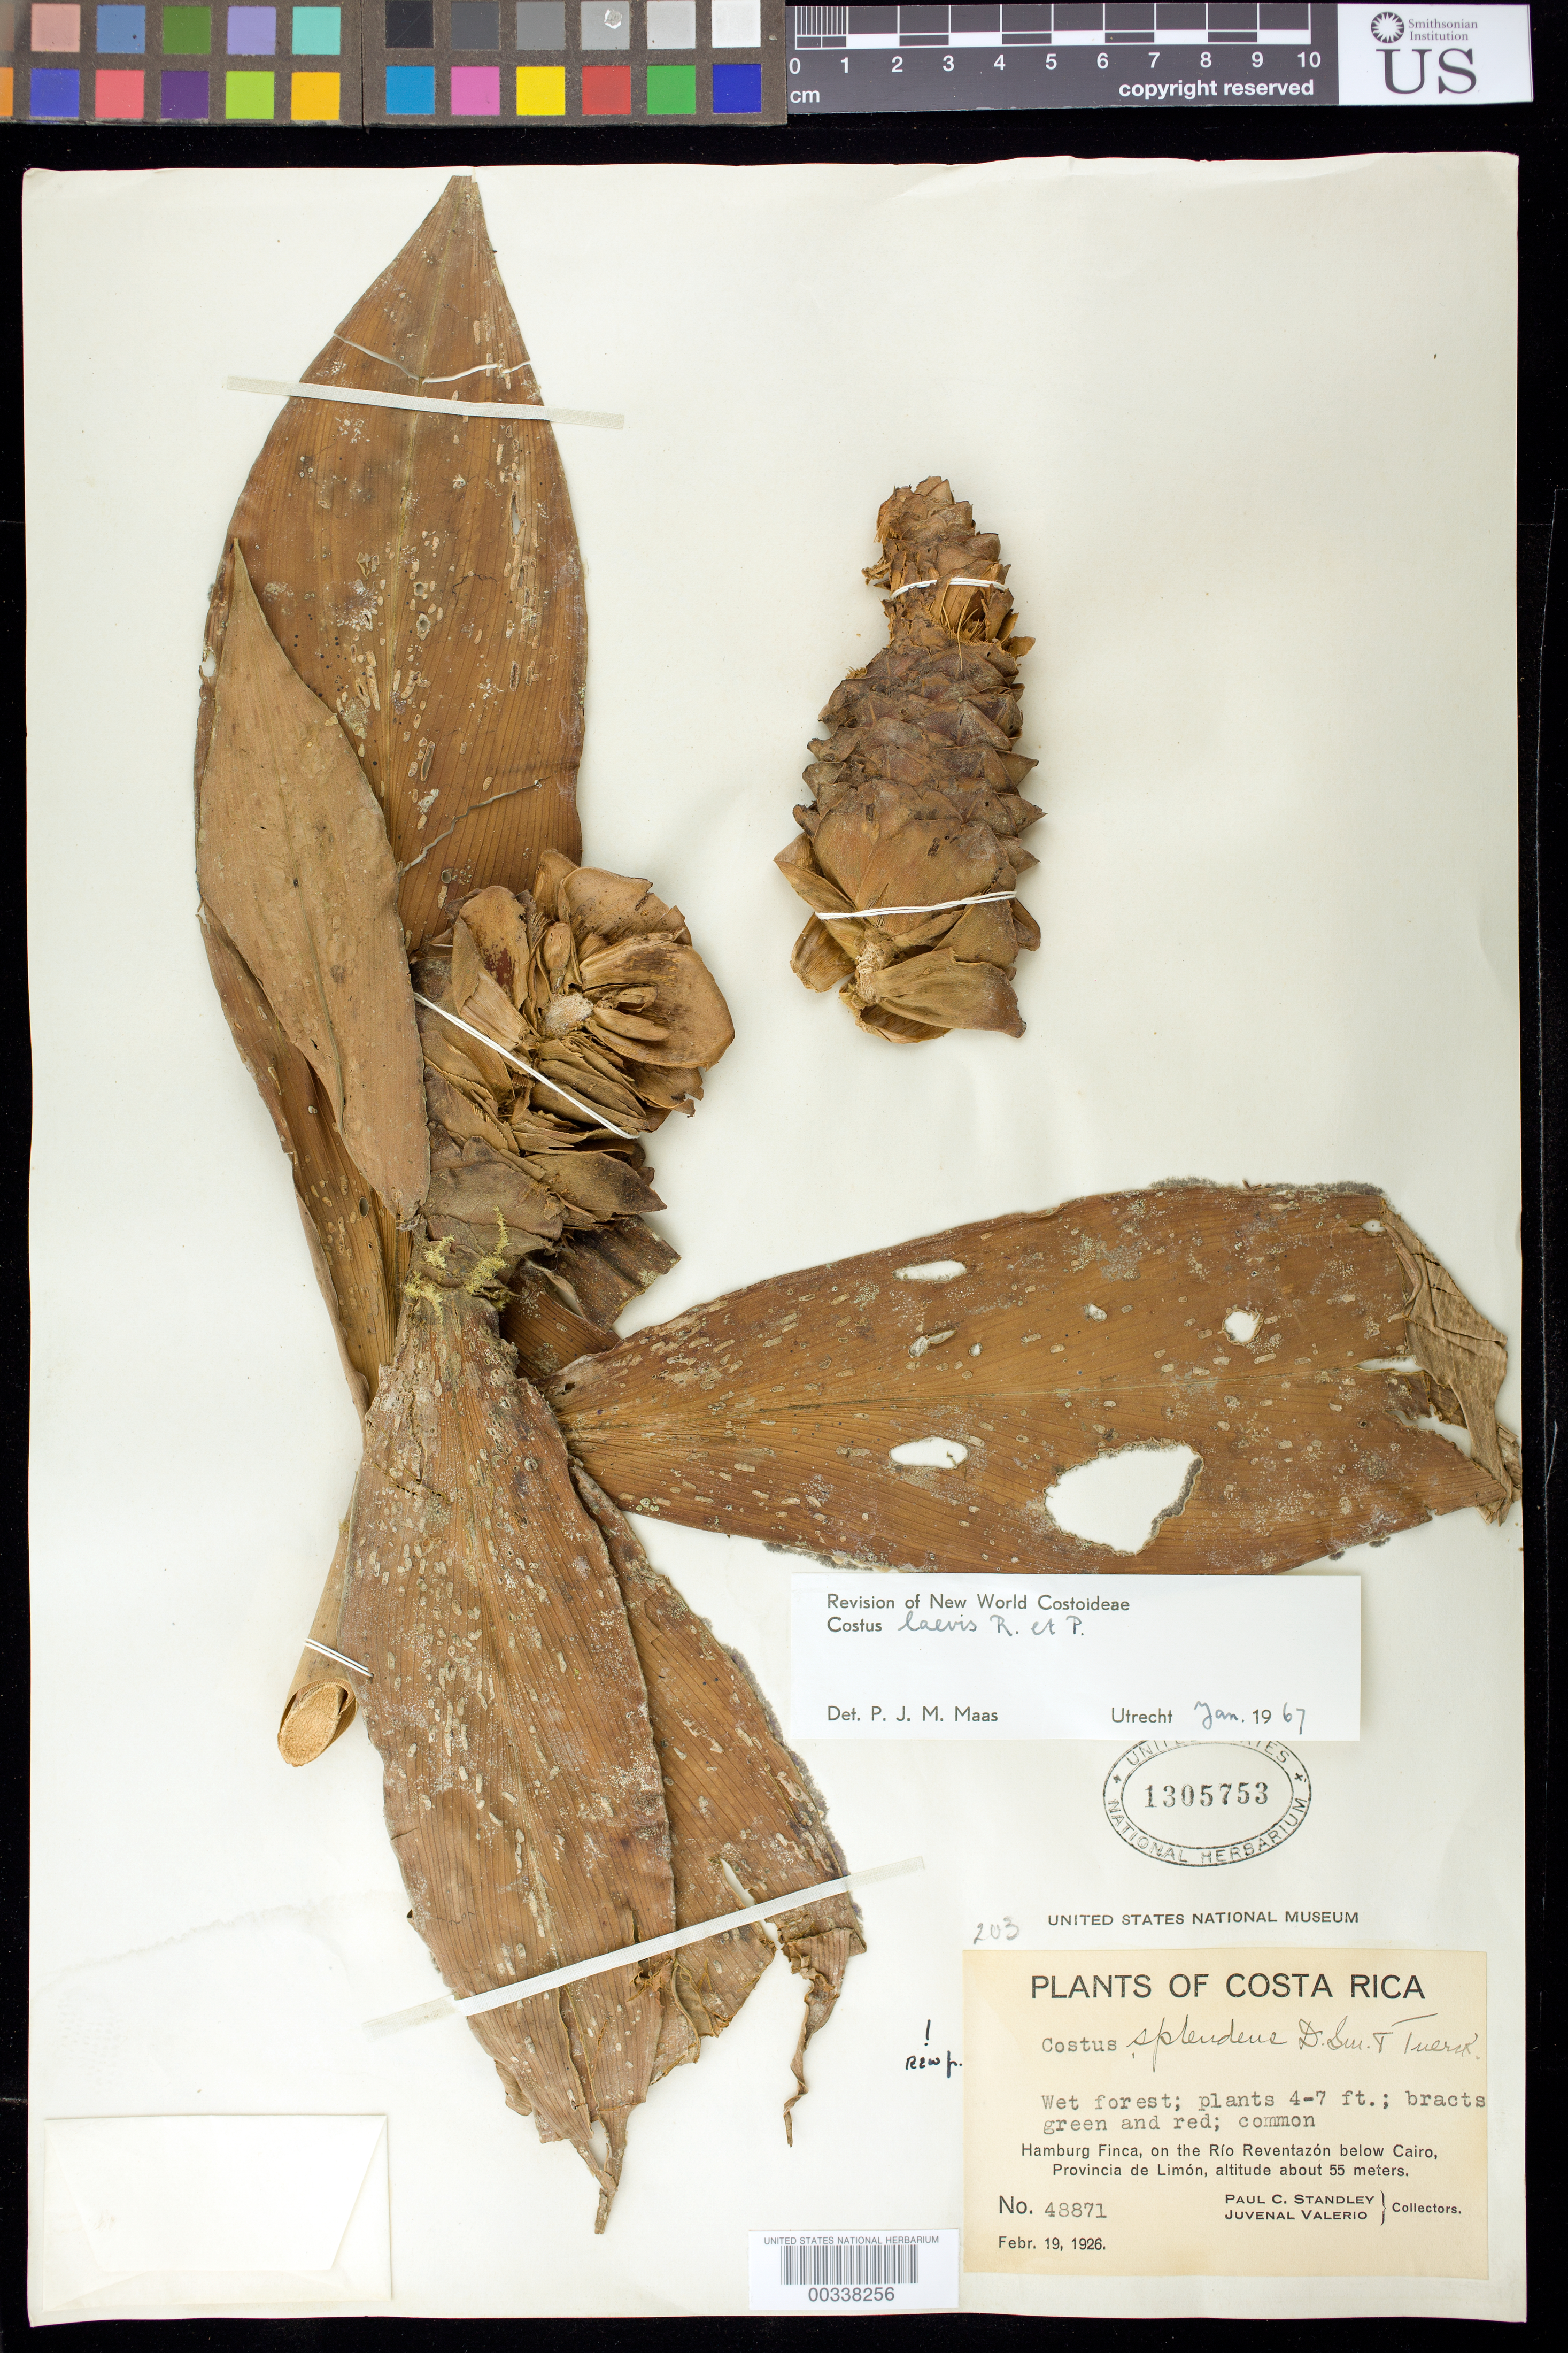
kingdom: Plantae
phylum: Tracheophyta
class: Liliopsida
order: Zingiberales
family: Costaceae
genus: Costus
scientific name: Costus laevis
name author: Ruiz & Pav.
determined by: Maas, Paul J. M.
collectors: P. C. Standley & J. Valerio R.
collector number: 48871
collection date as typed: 19 Feb 1926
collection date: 1926-02-19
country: Costa Rica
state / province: Limón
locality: Hamburg finca, on rio reventazon below cairo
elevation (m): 55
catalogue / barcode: US 1305753